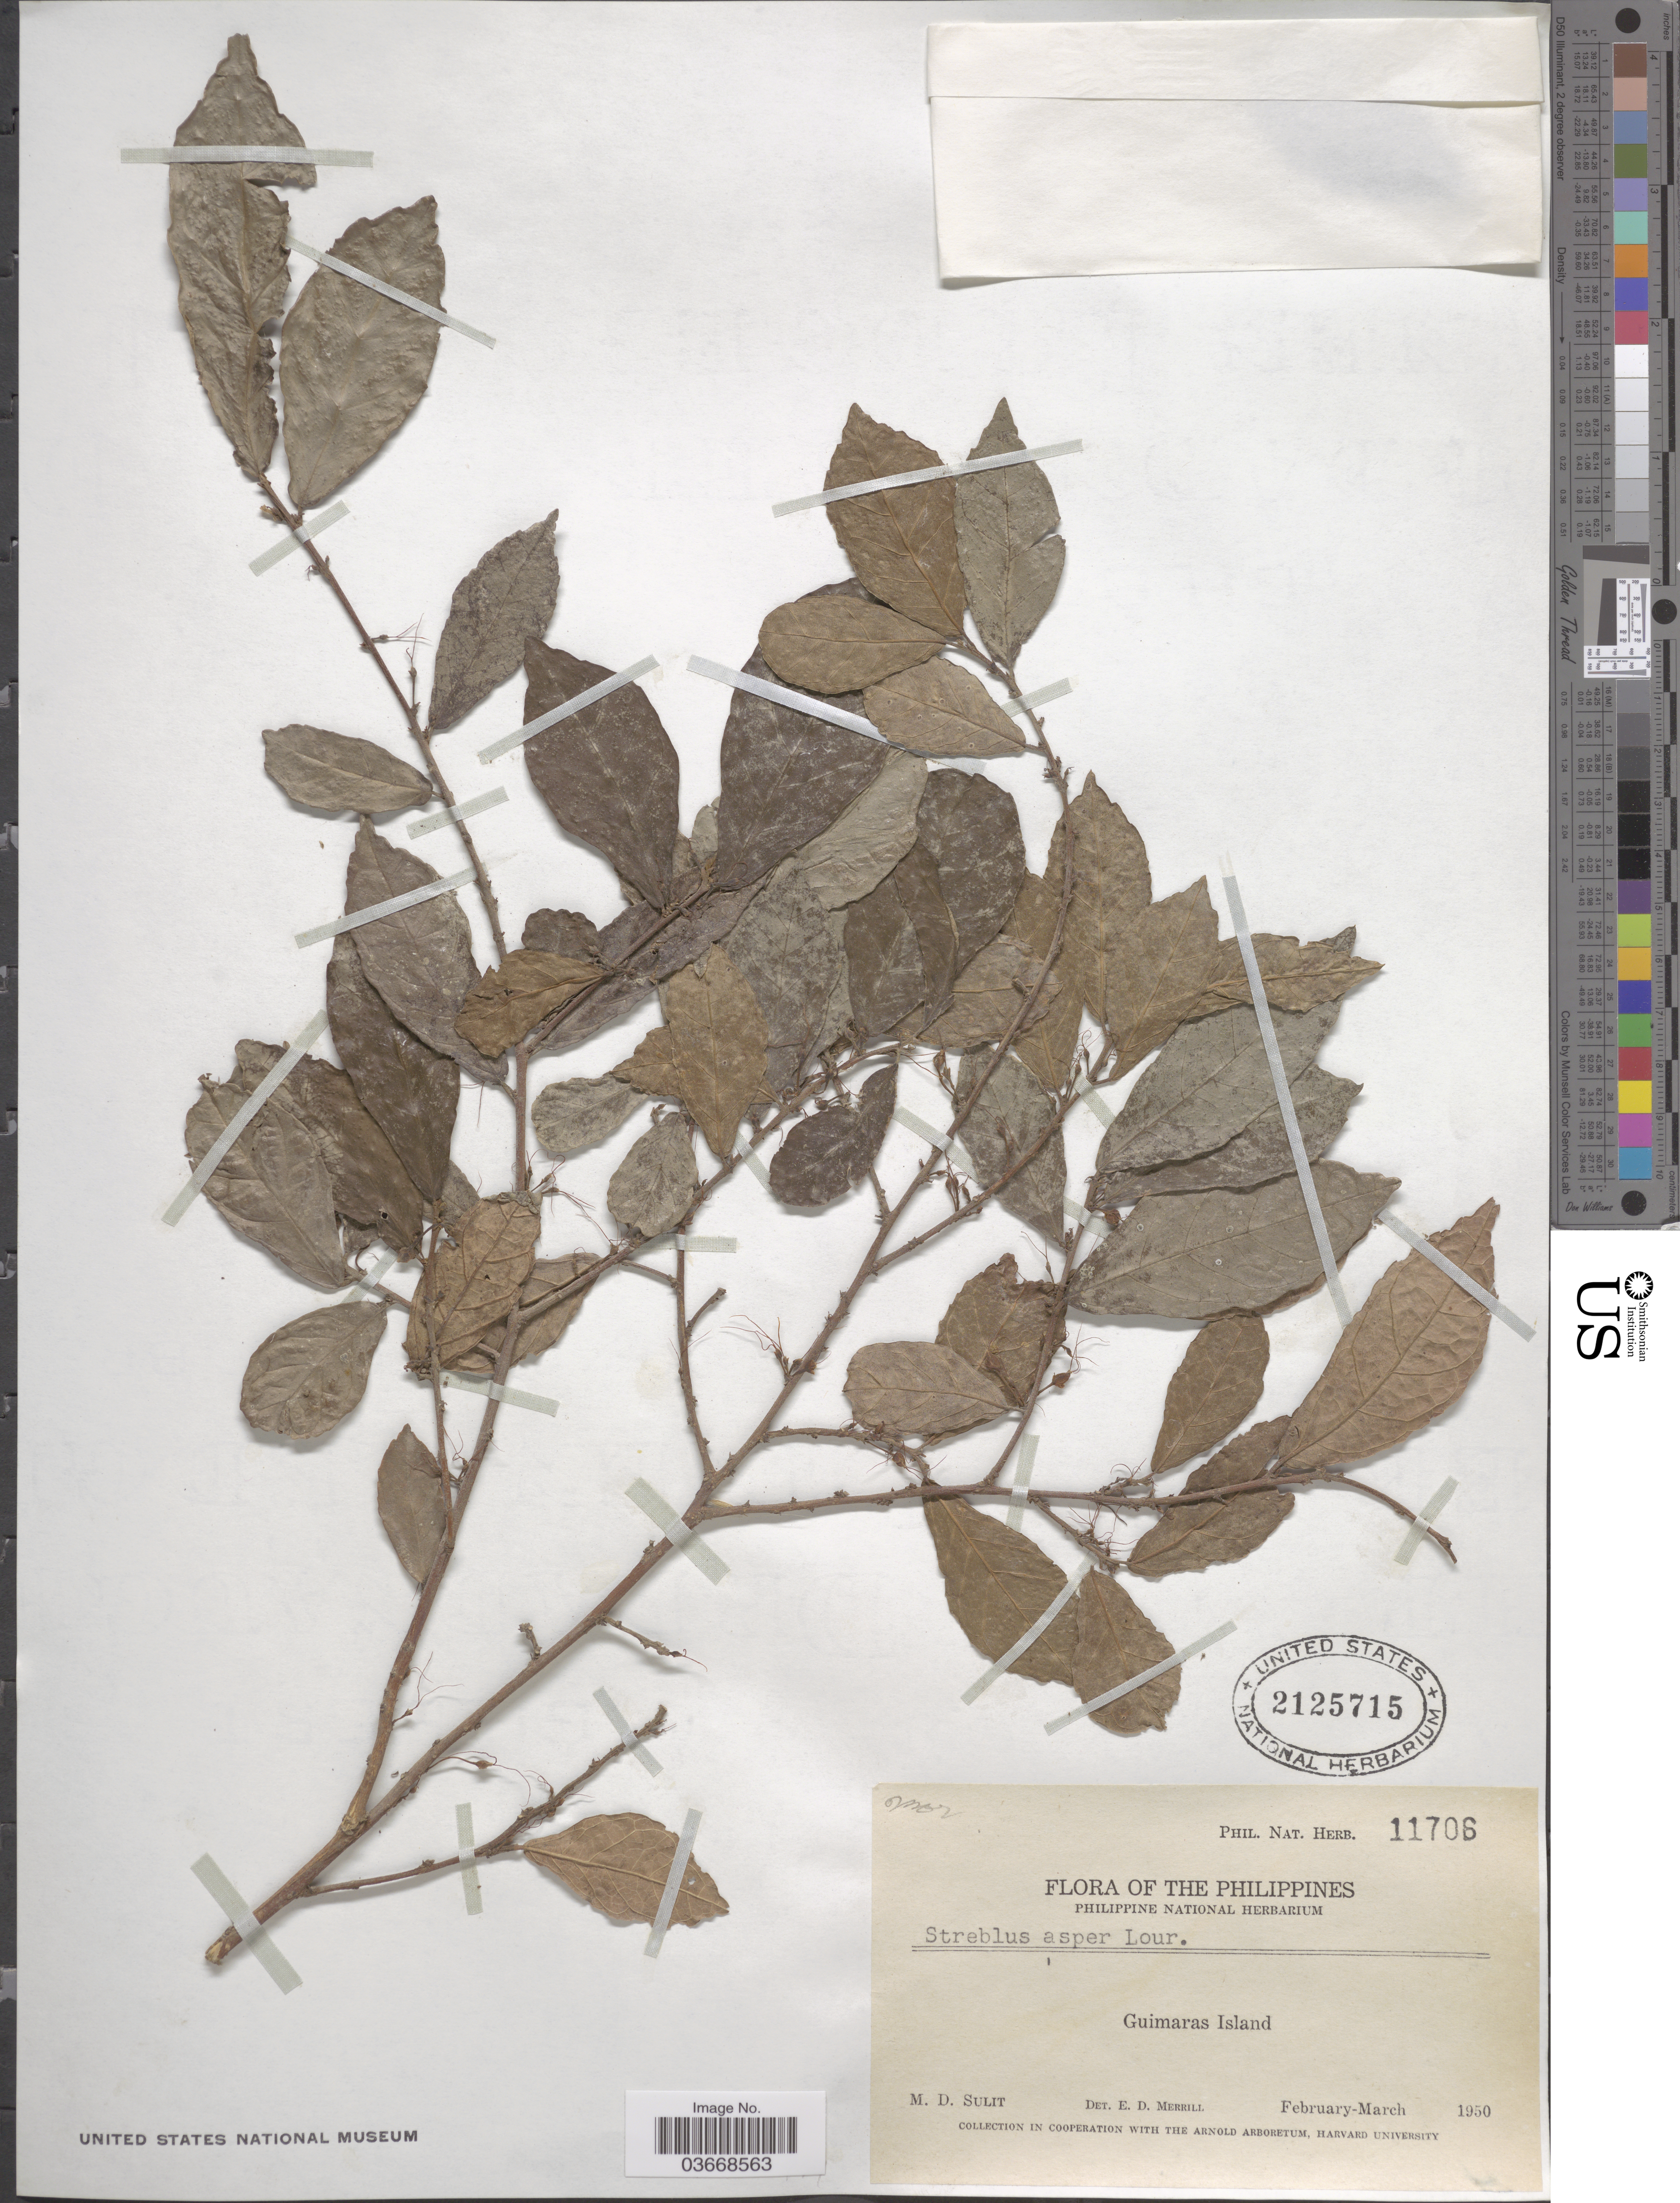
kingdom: Plantae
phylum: Tracheophyta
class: Magnoliopsida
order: Rosales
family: Moraceae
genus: Streblus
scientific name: Streblus asper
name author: Lour.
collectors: M. Sulit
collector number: Phil. Nat. Herb. 11706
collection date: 1950-02/1950-03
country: Philippines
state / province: Western Visayas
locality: Guimaras Island.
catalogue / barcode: US 2125715